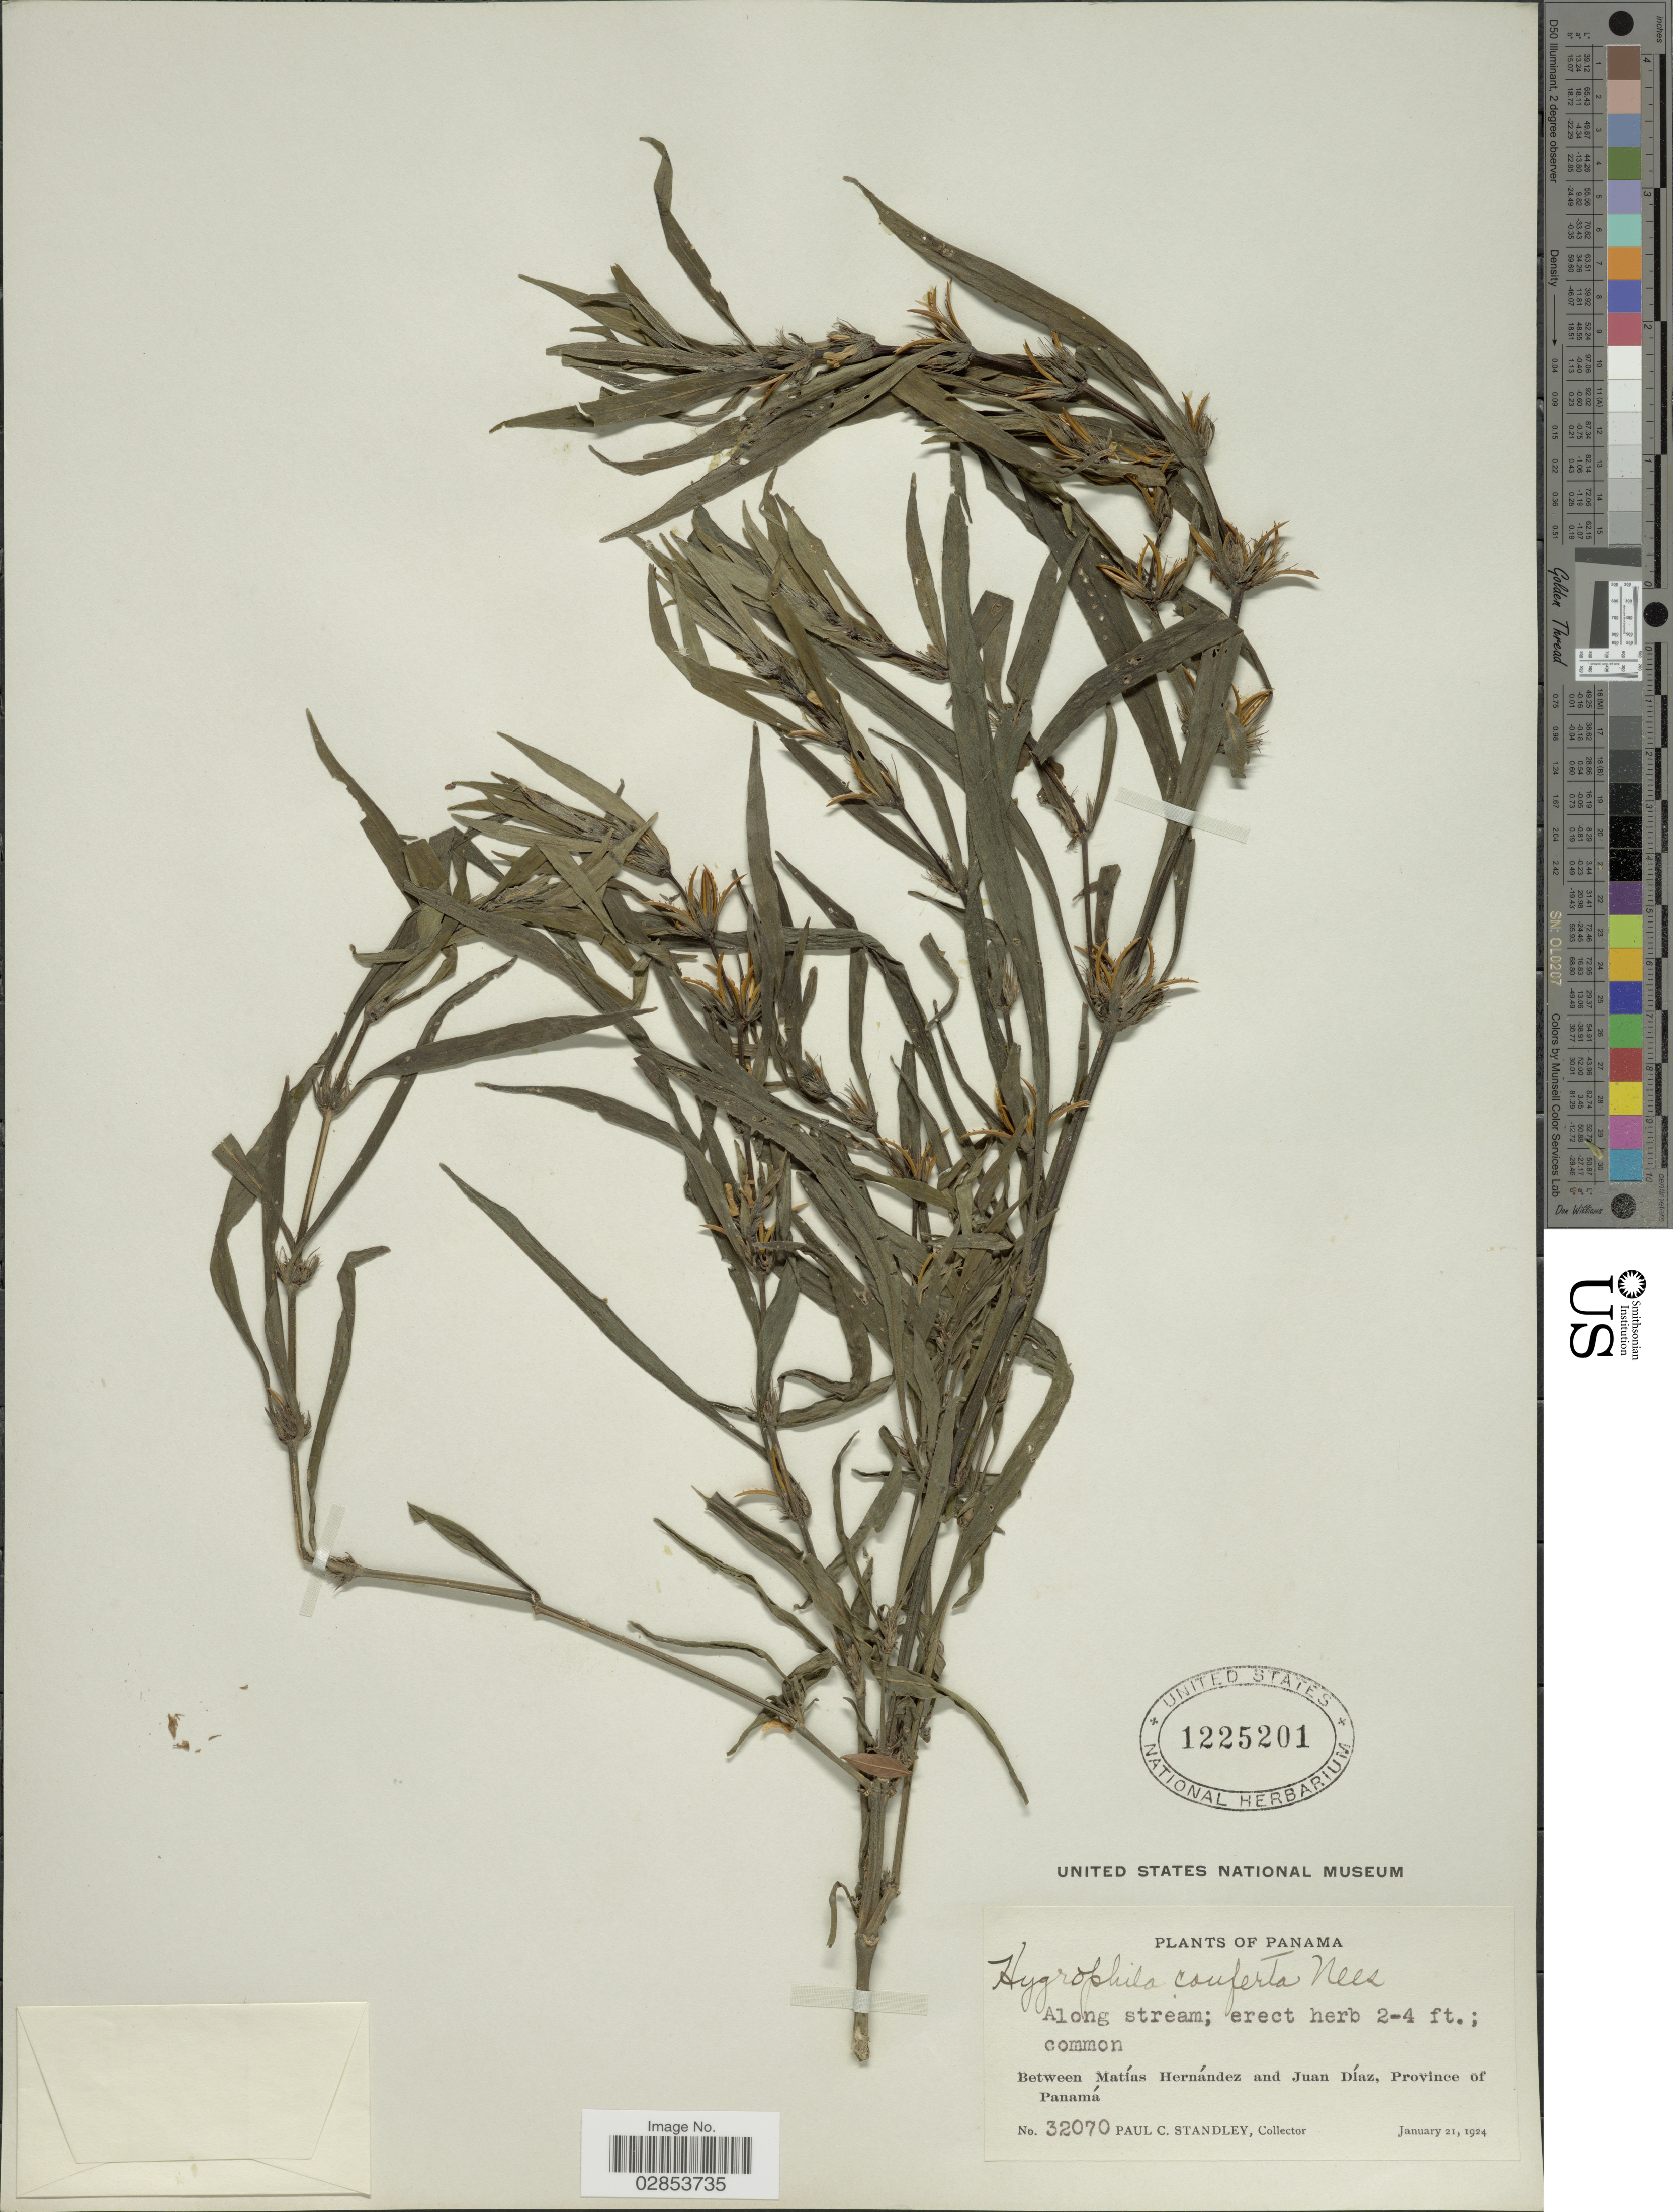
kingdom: Plantae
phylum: Tracheophyta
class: Magnoliopsida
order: Lamiales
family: Acanthaceae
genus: Hygrophila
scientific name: Hygrophila costata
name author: Nees & T. Nees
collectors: P. C. Standley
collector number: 32070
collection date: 1924-01-21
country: Panama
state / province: Panamá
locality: Between Matías Hernández and Juan Díaz.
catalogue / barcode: US 1225201